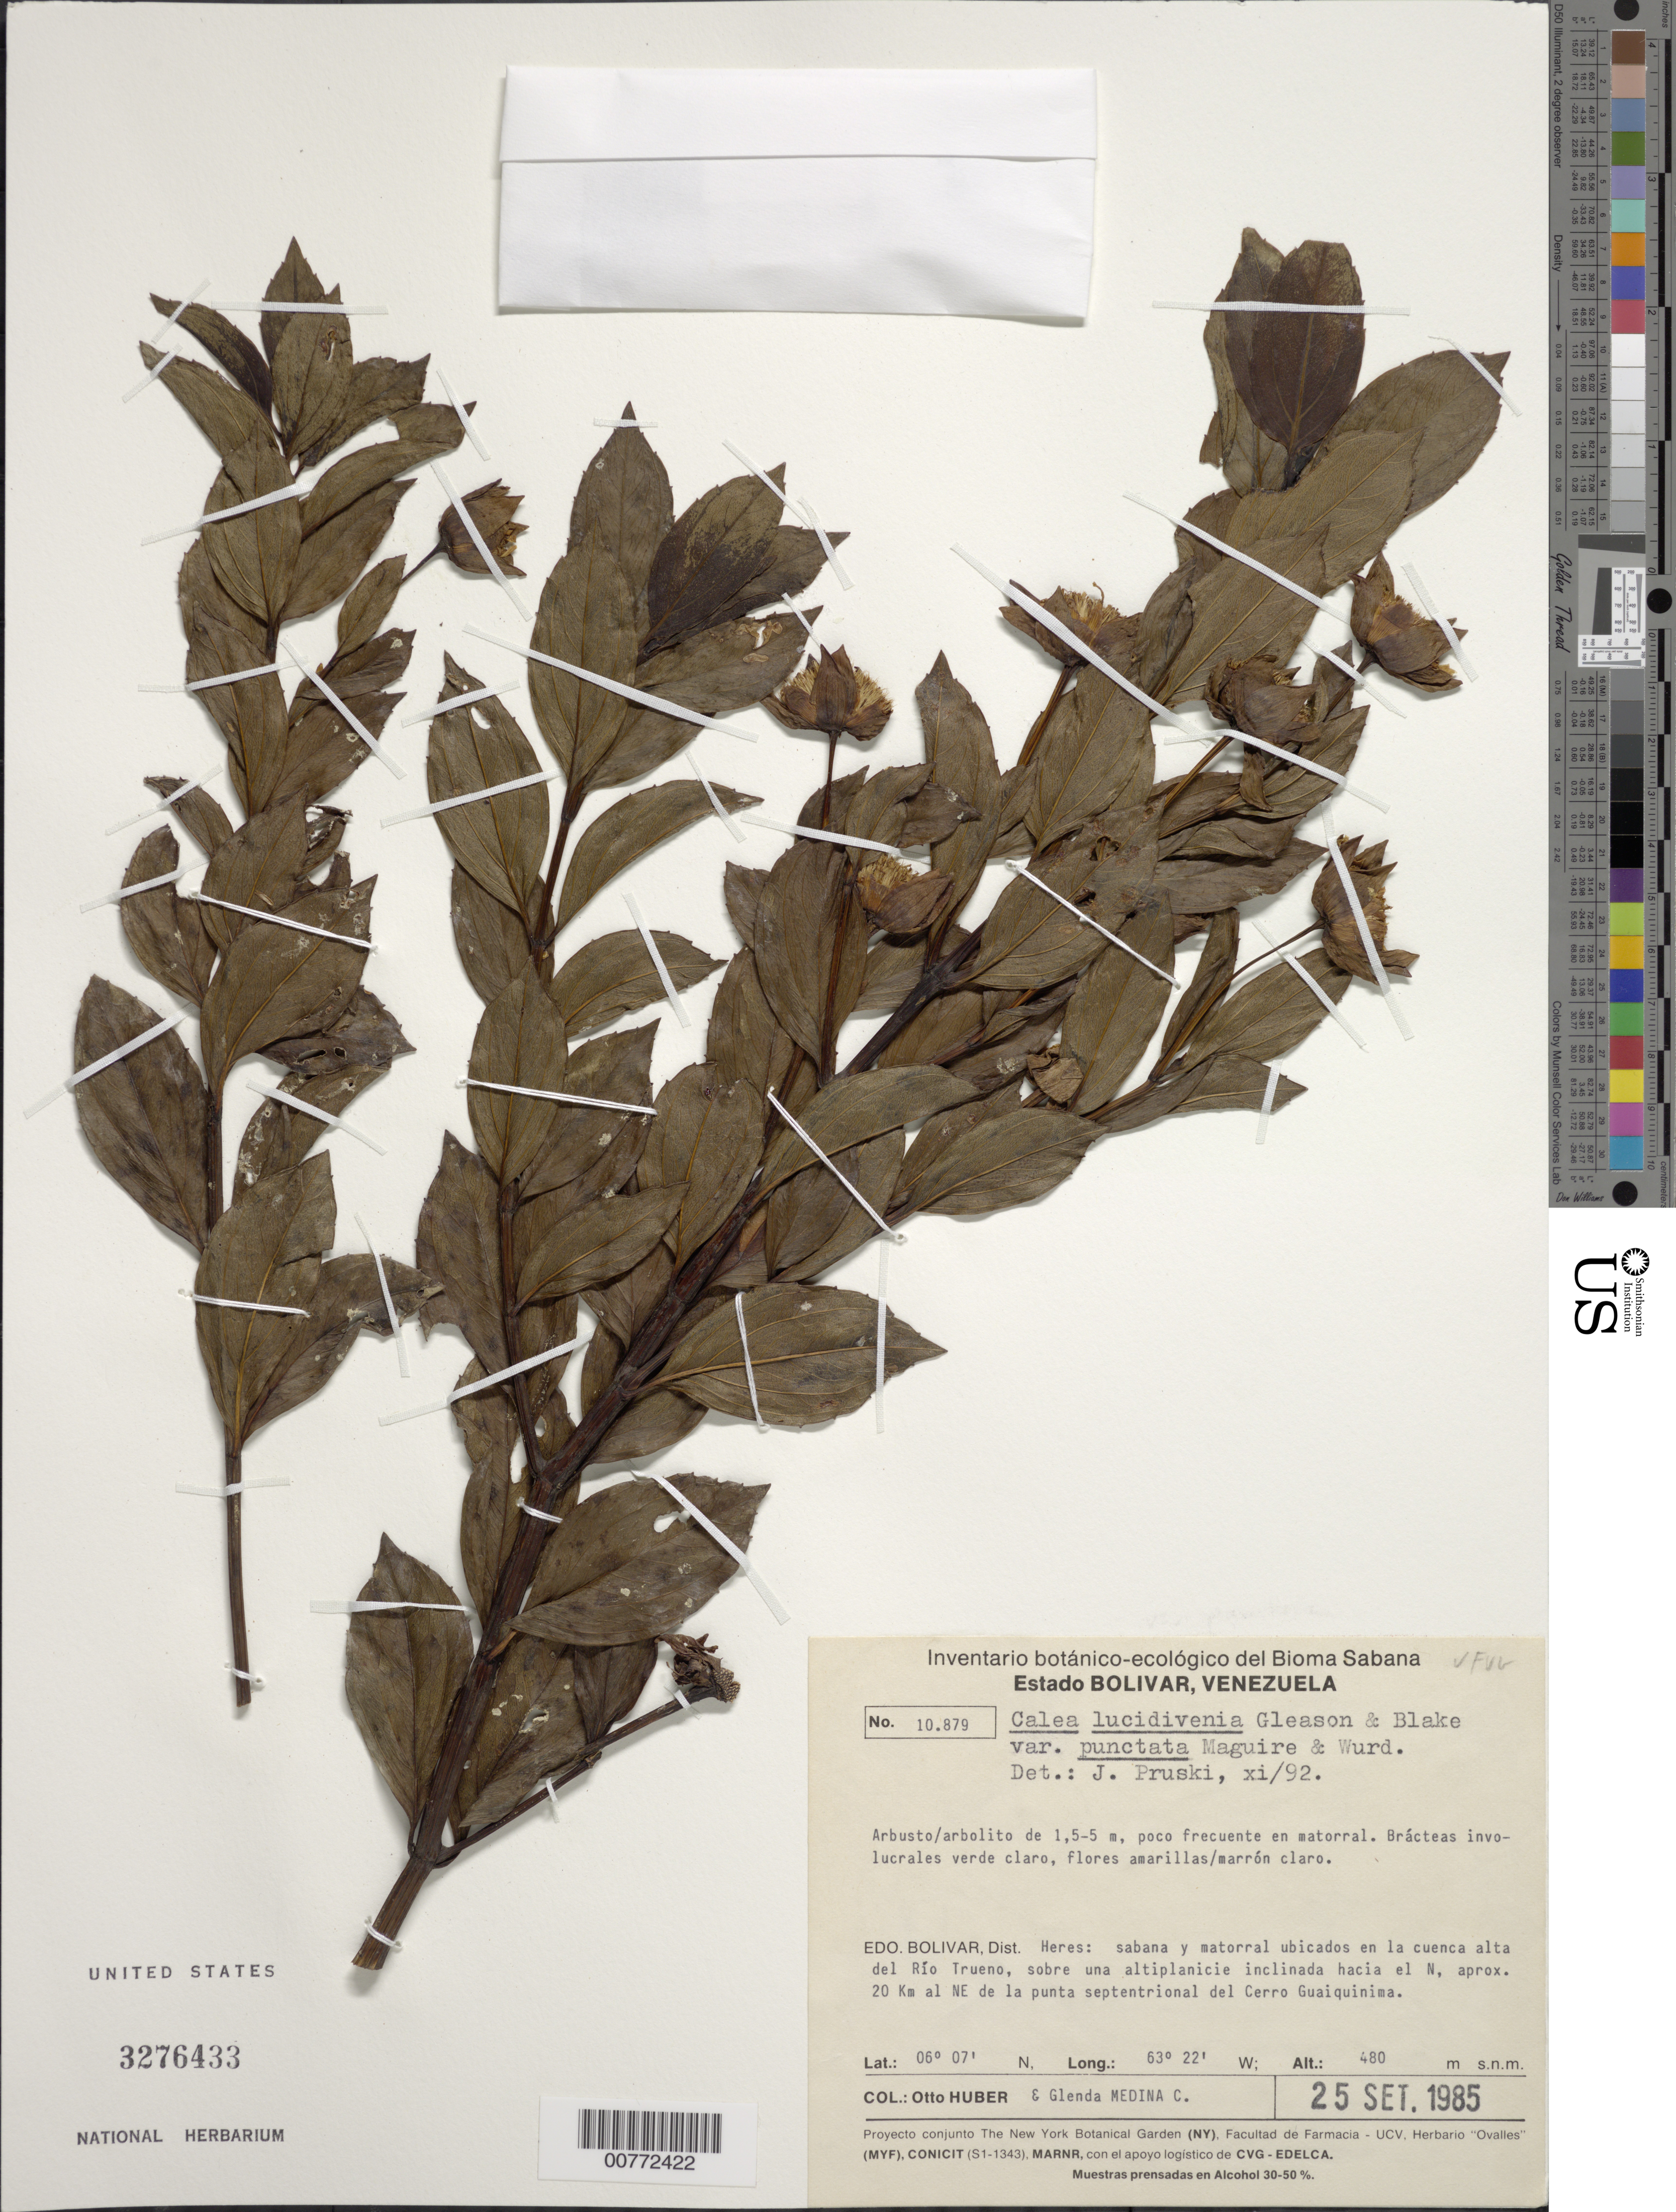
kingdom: Plantae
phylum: Tracheophyta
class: Magnoliopsida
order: Asterales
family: Asteraceae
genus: Calea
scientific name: Calea lucidivenia var. punctata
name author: Maguire & Wurdack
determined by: Pruski, J. F.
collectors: O. Huber & G. Medina C.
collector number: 10879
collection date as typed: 25-Sep-85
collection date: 1985-09-25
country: Venezuela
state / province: Bolívar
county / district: Heres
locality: Río Trueno, 20 km al NE de la punta septentríonal del Cerro Guaiquinima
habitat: Matorral y en sabana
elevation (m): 480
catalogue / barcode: US 3276433